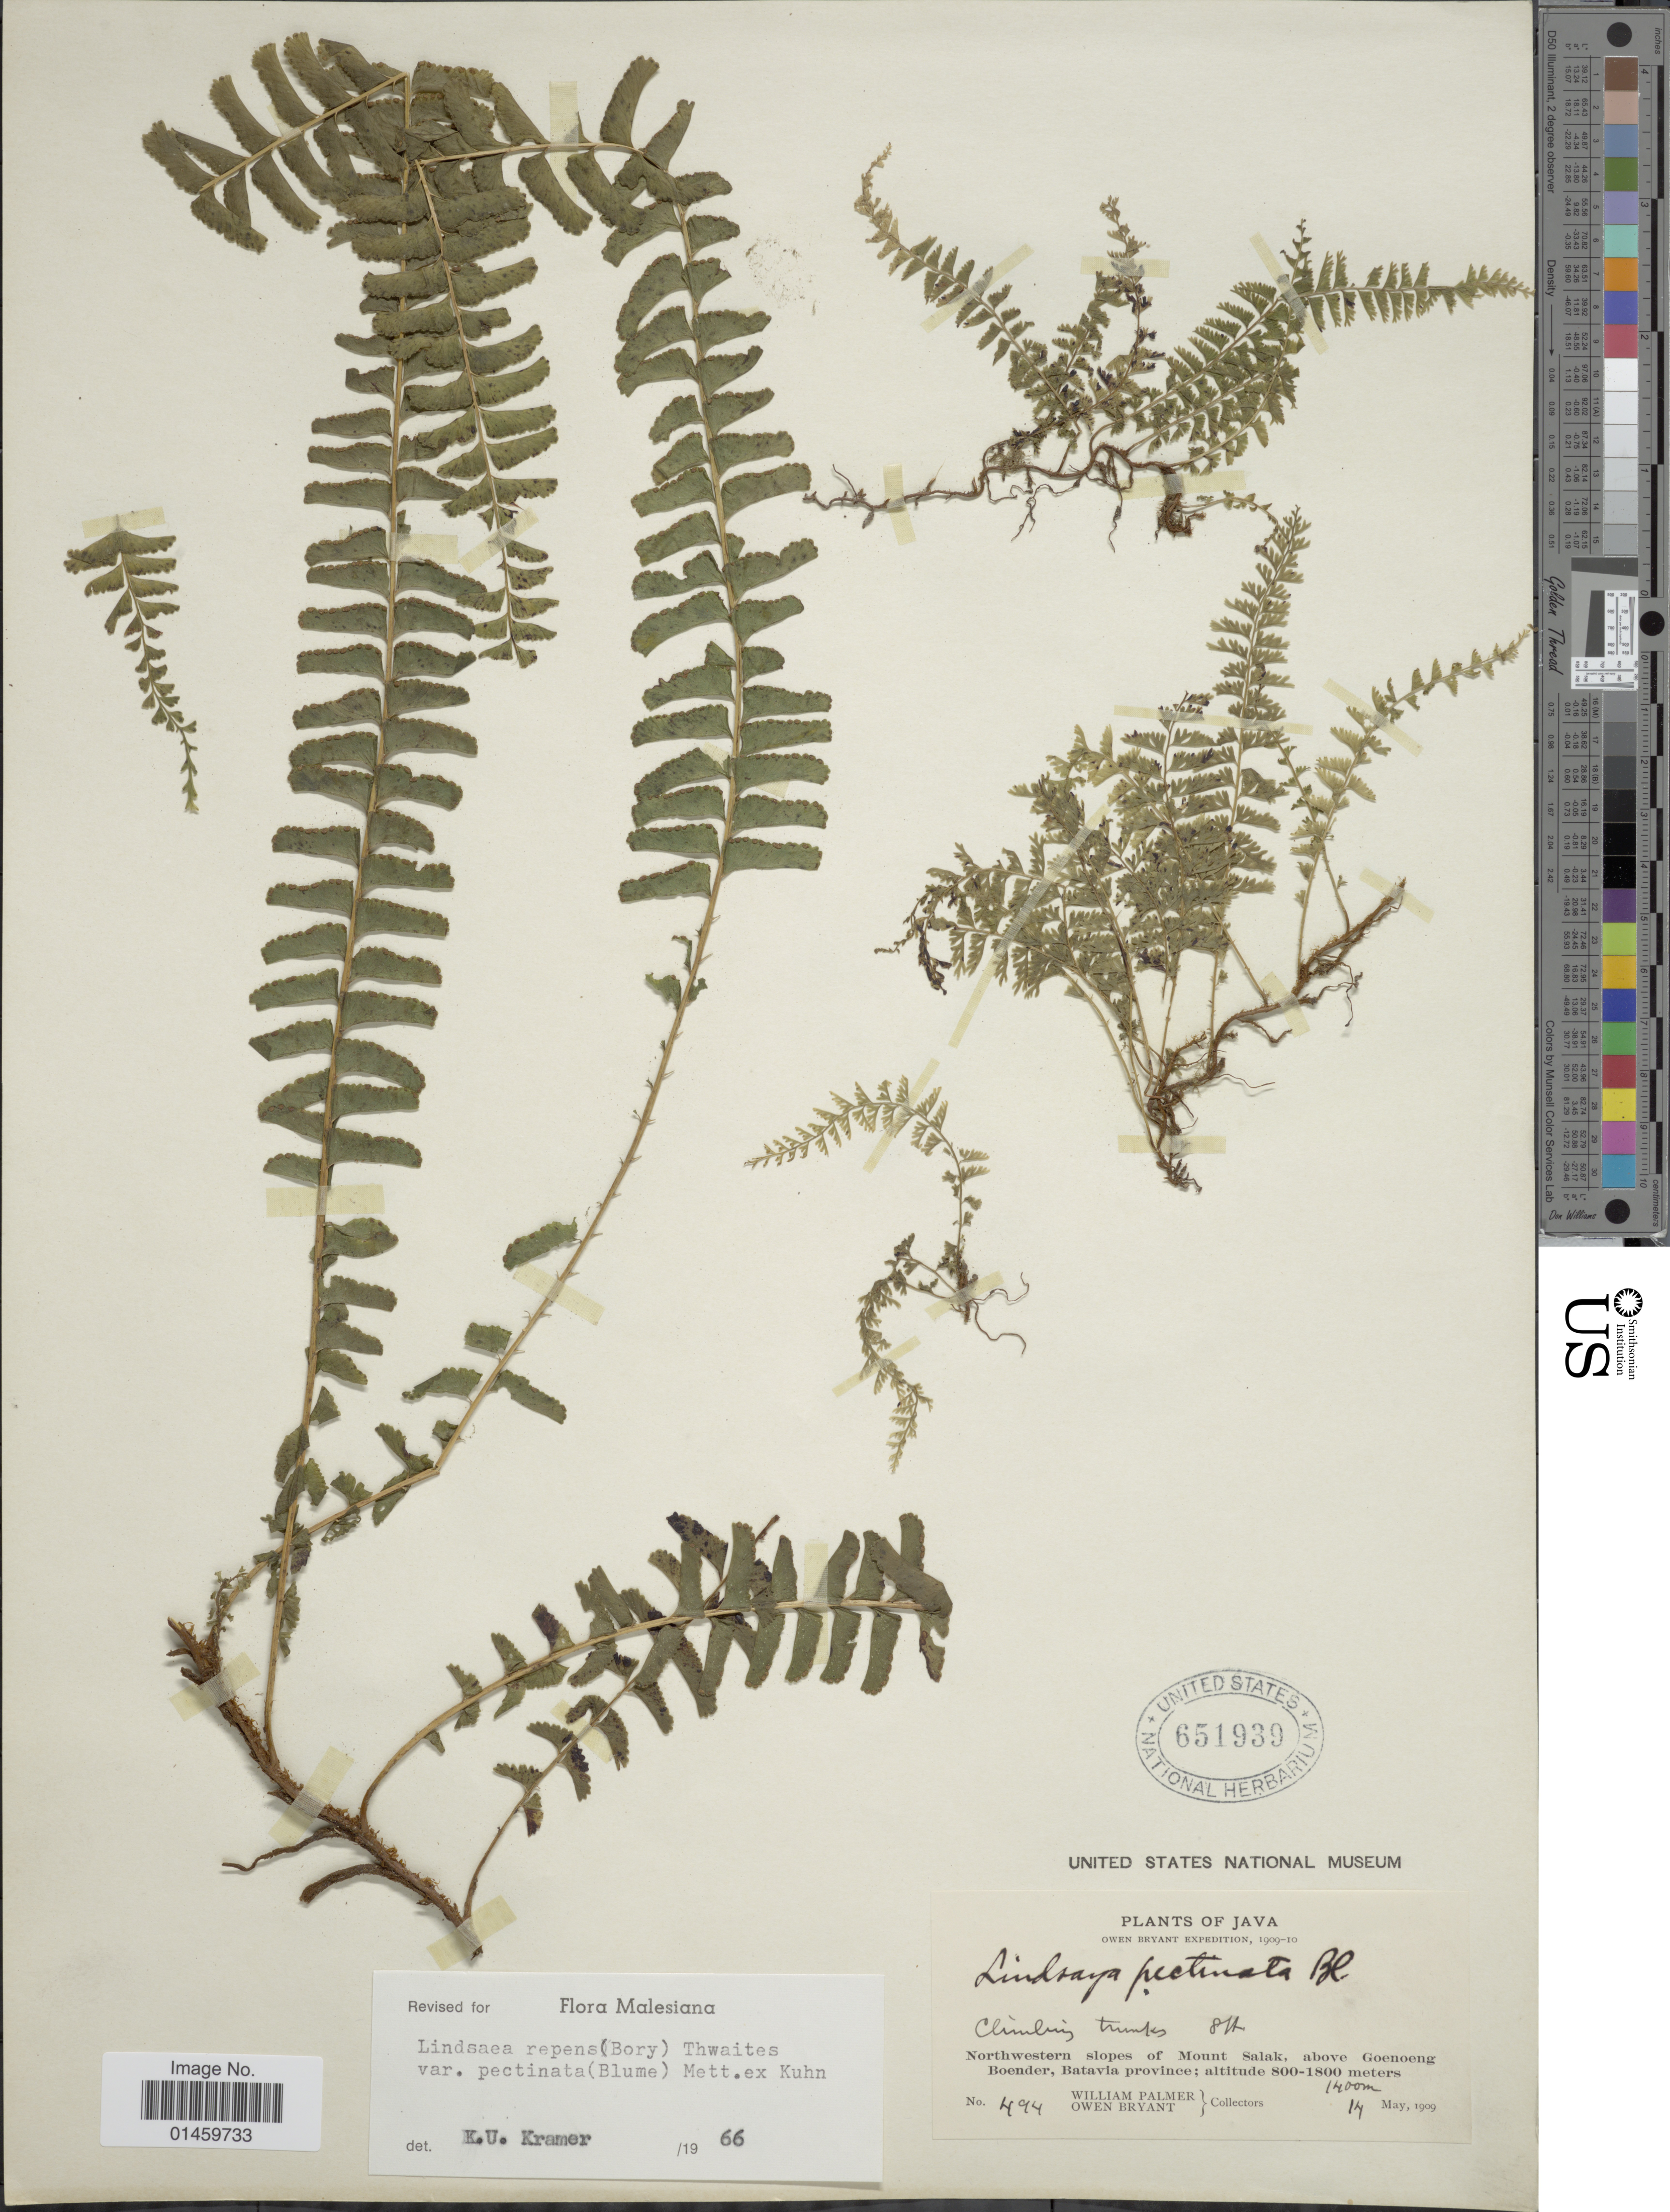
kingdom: Plantae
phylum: Tracheophyta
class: Polypodiopsida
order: Polypodiales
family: Lindsaeaceae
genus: Lindsaea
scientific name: Lindsaea repens var. pectinata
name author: (Blume) Mett.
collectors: W. Palmer & O. Bryant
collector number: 494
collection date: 1909-05-14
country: Indonesia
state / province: Java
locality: Northwestern slopes of Mount Salak, above Goenoeng Boender, Batavia province.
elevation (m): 1400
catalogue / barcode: US 651939